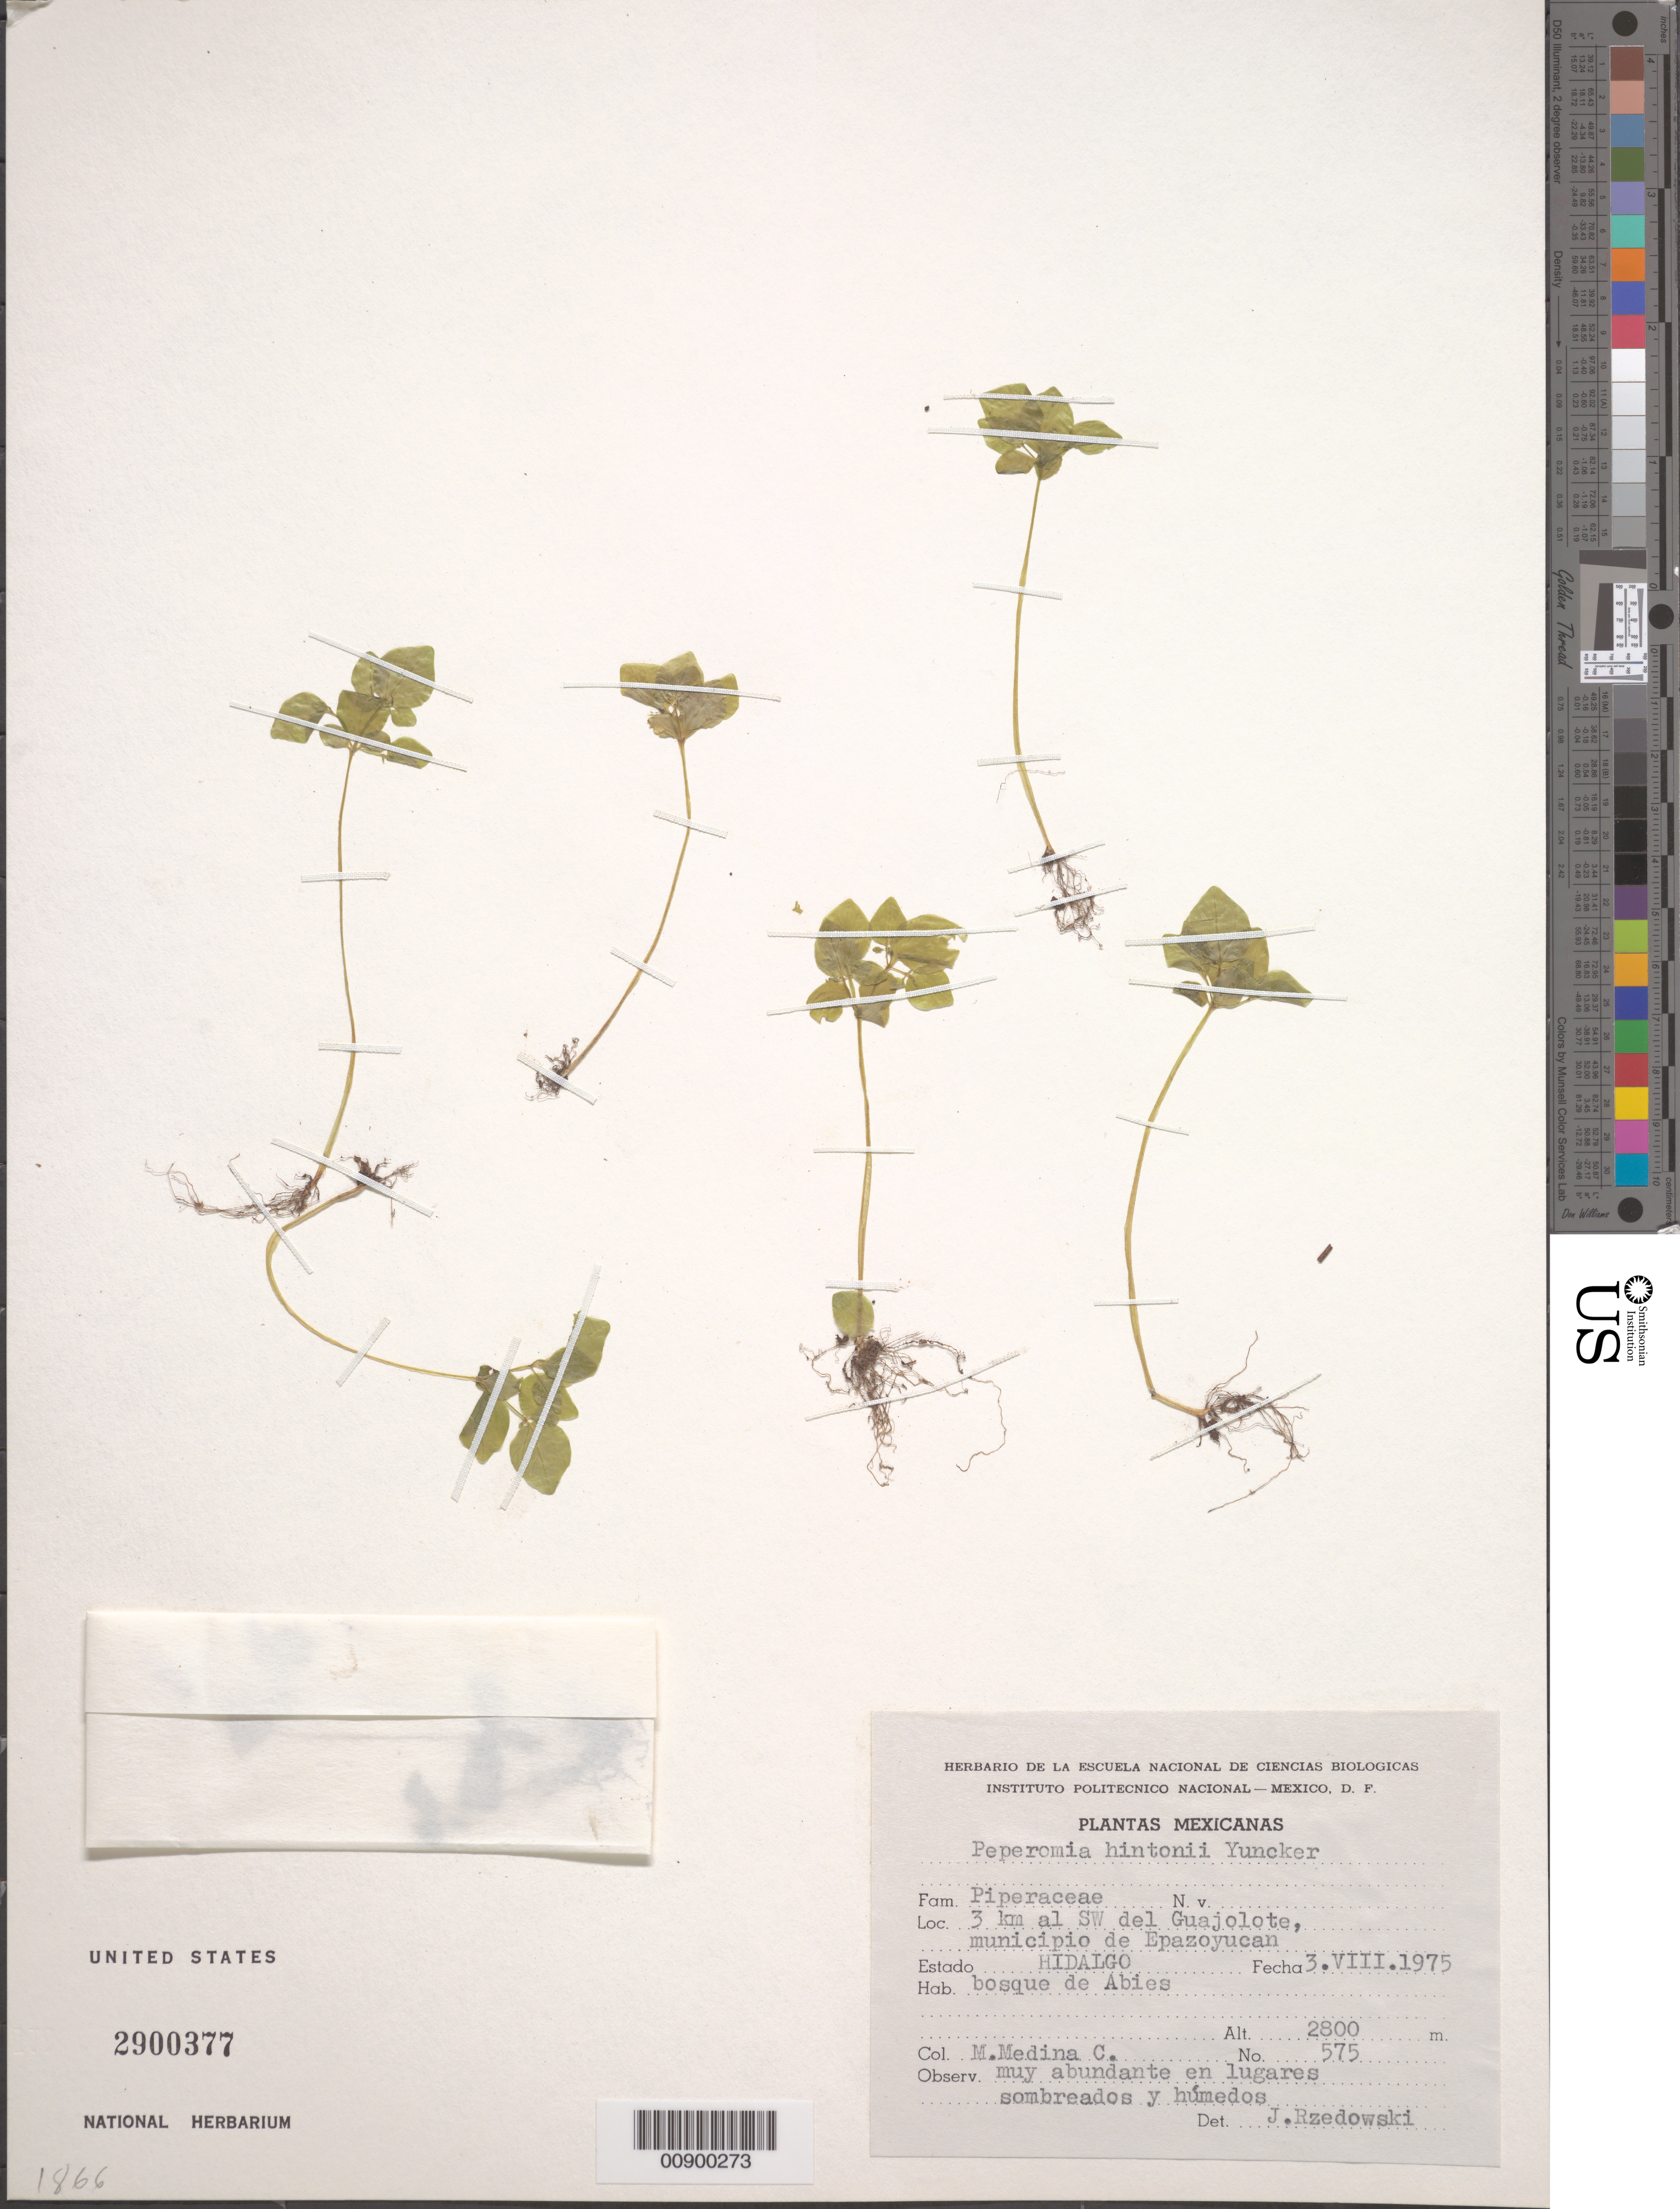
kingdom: Plantae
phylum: Tracheophyta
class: Magnoliopsida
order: Piperales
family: Piperaceae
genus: Peperomia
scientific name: Peperomia hintonii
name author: Yunck.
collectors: Medina C., M.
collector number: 575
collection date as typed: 03 Aug 1975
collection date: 1975-08-03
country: Mexico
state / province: Hidalgo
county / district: Epazoyucan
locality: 3 km al SW del Guajolote, municipio de Epazoyucan, Hidalgo.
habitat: Bosque de Abies. Muy abundante en lugares sombreados y húmedos.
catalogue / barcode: US 2900377